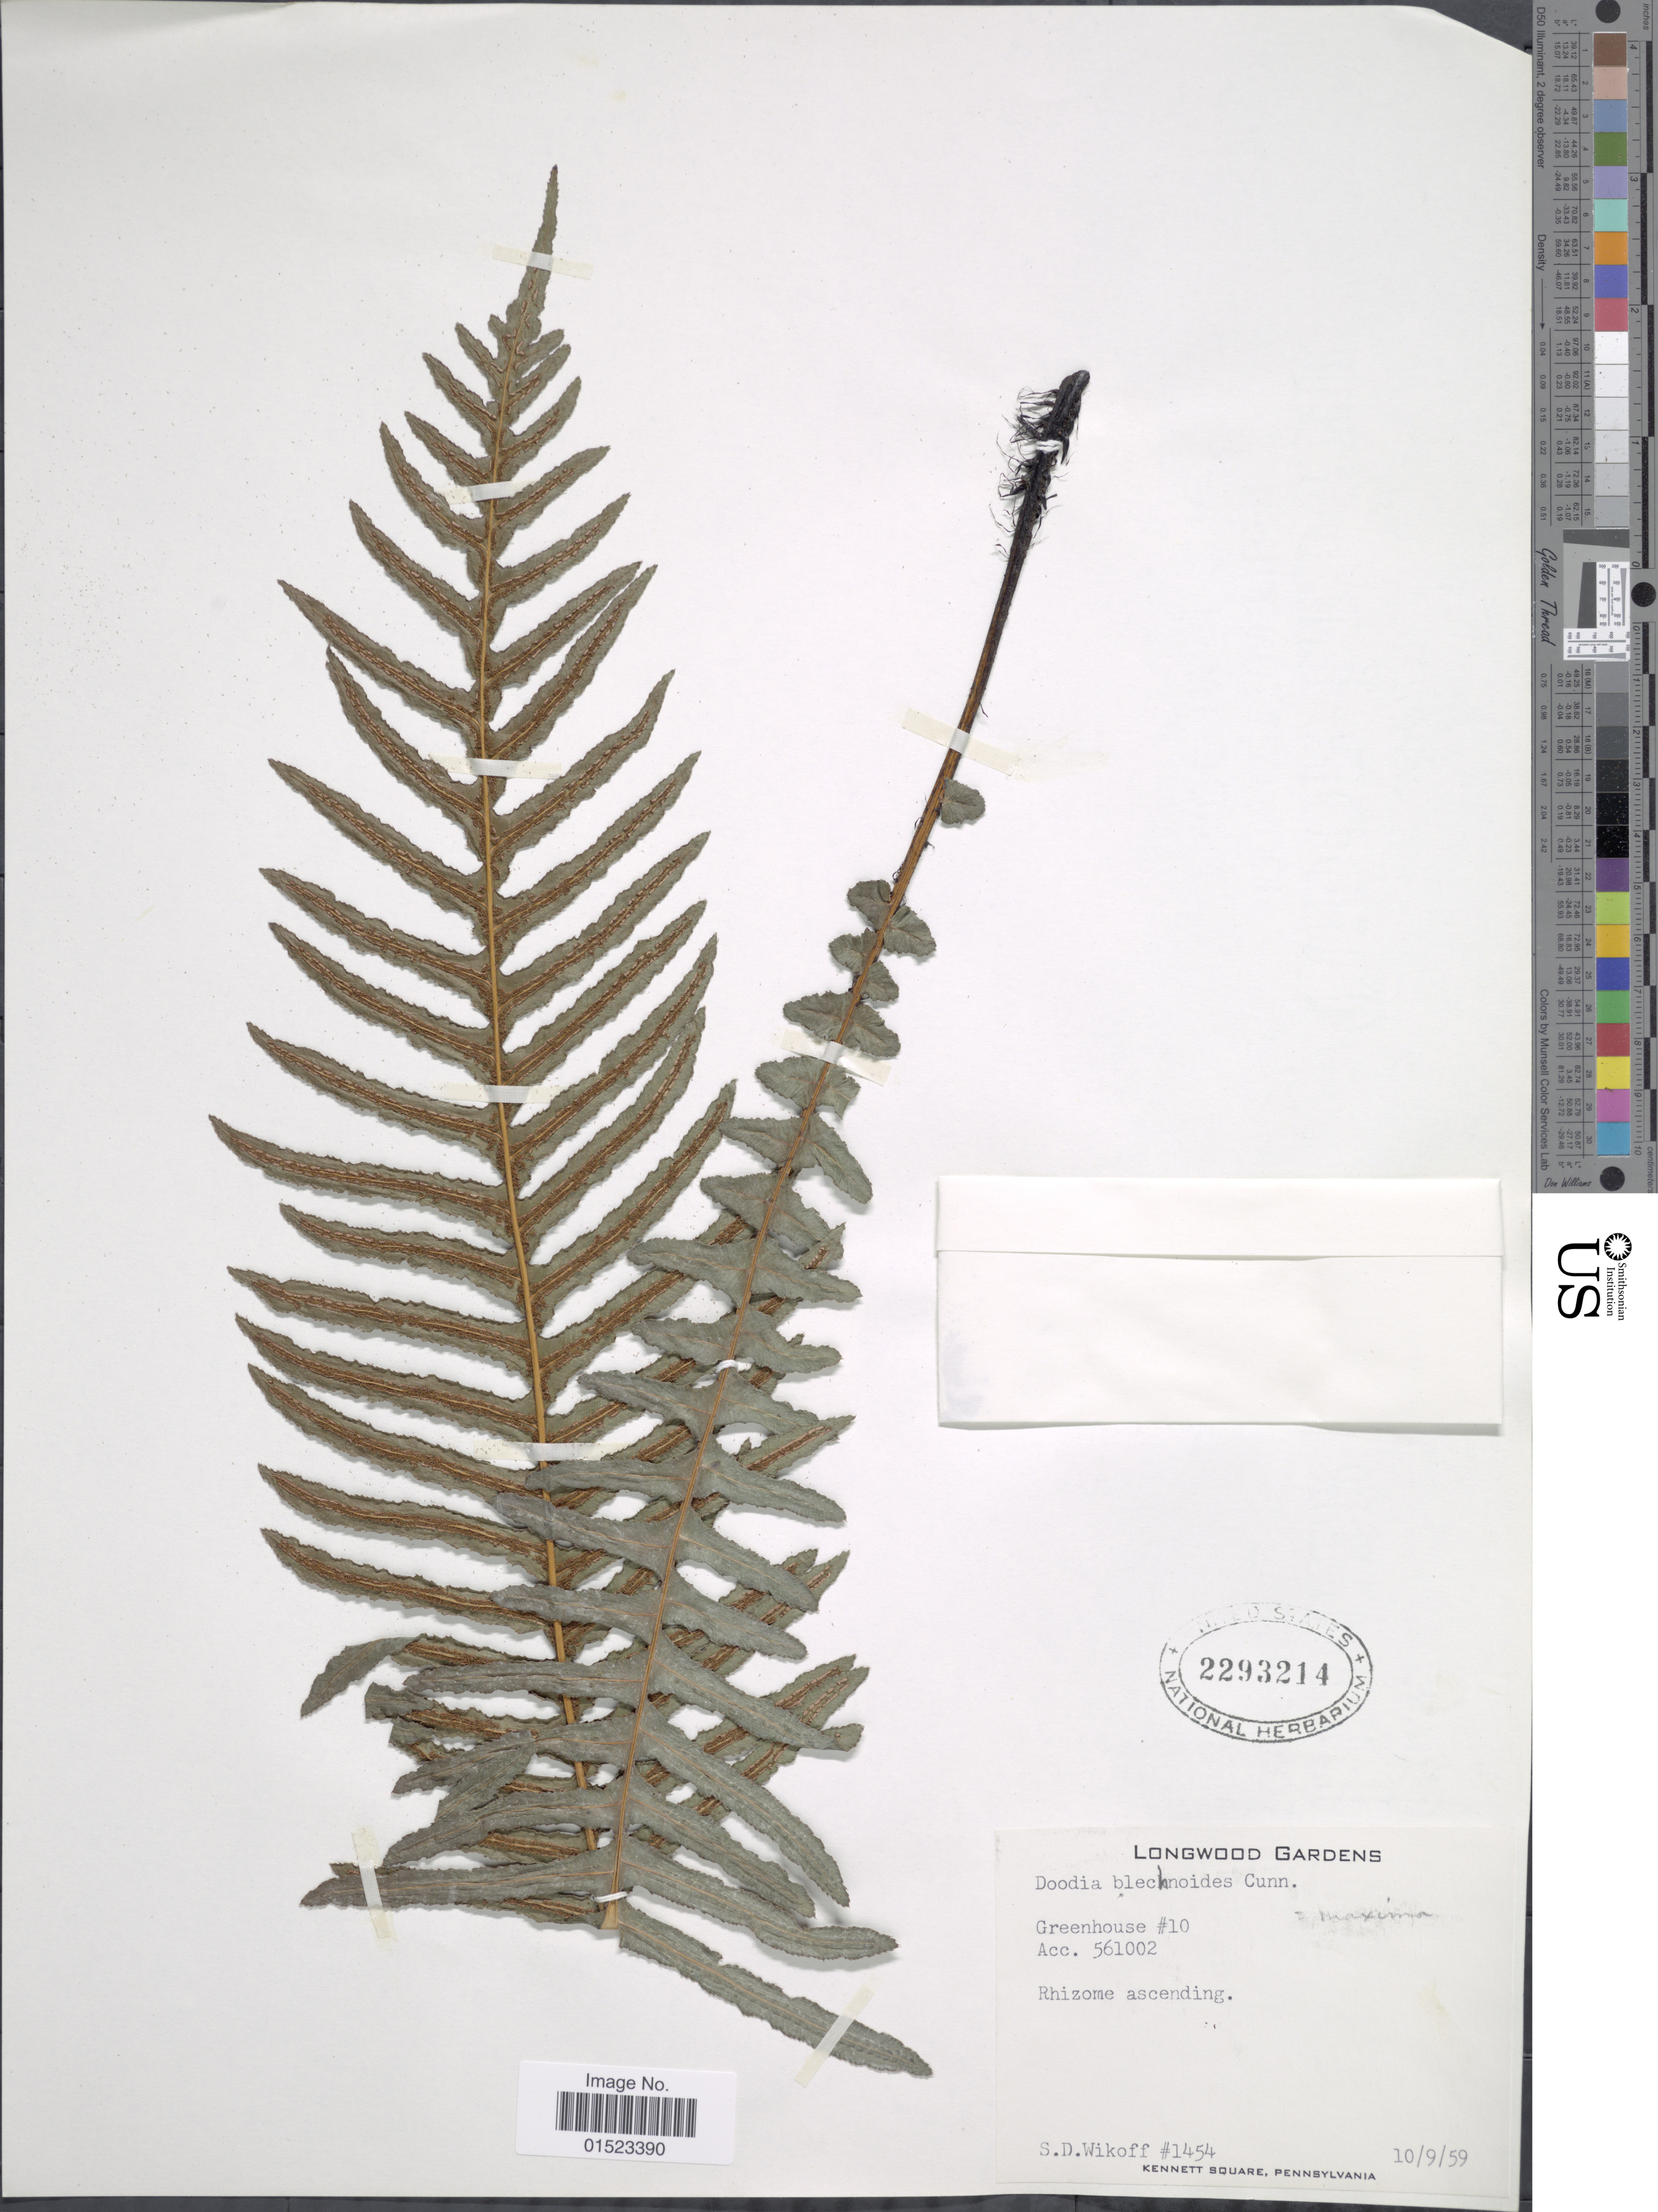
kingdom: Plantae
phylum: Tracheophyta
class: Polypodiopsida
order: Polypodiales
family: Blechnaceae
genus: Blechnum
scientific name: Blechnum maximum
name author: (J. Sm. ex C. Chr.) Christenh.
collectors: S. Wikoff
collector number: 1454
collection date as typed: Transcribed d/m/y: 10/9/59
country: United States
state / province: Pennsylvania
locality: Kennet Square, Greenhouse #10 Acc. 561002, Longwood Garden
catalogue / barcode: US 2293214